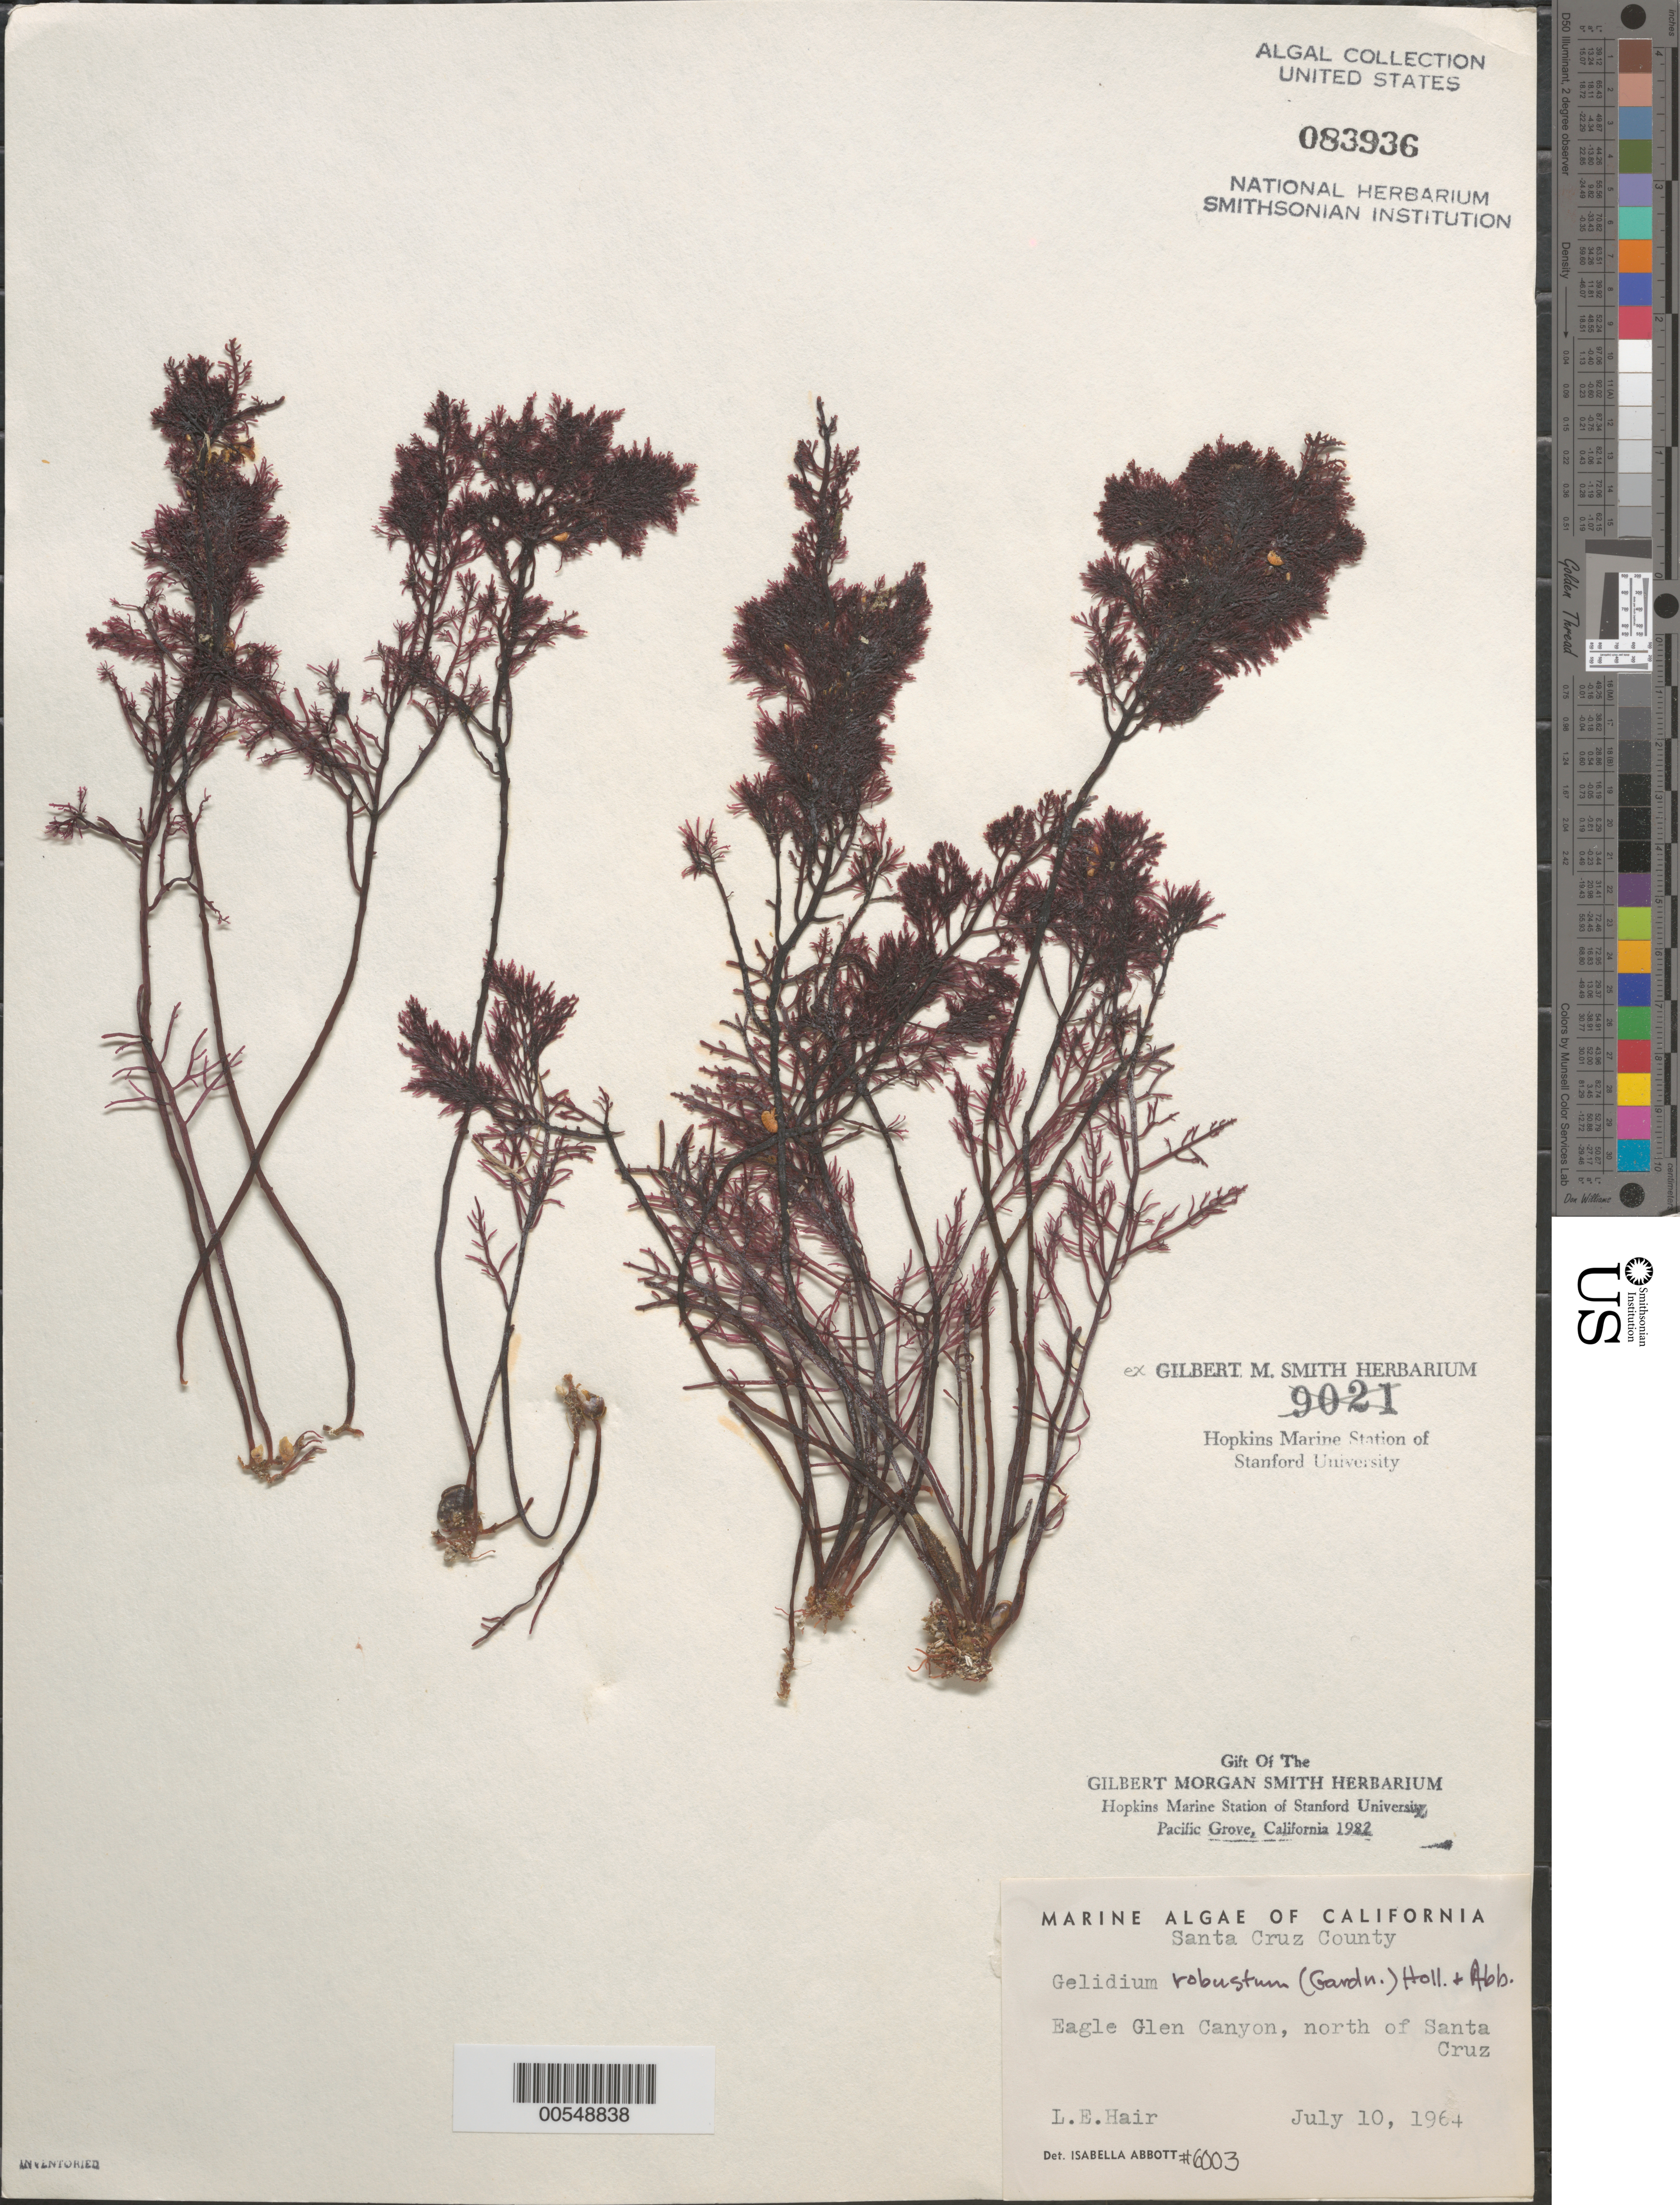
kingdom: Plantae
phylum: Rhodophyta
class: Florideophyceae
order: Gelidiales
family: Gelidiaceae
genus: Gelidium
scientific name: Gelidium robustum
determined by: Abbott, Isabella A.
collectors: L. Hair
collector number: IAA 6003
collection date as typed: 10 Jul 1964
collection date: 1964-07-10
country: United States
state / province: California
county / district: Santa Cruz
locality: Eagle Glen Canyon, north of Santa Cruz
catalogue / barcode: US 83936